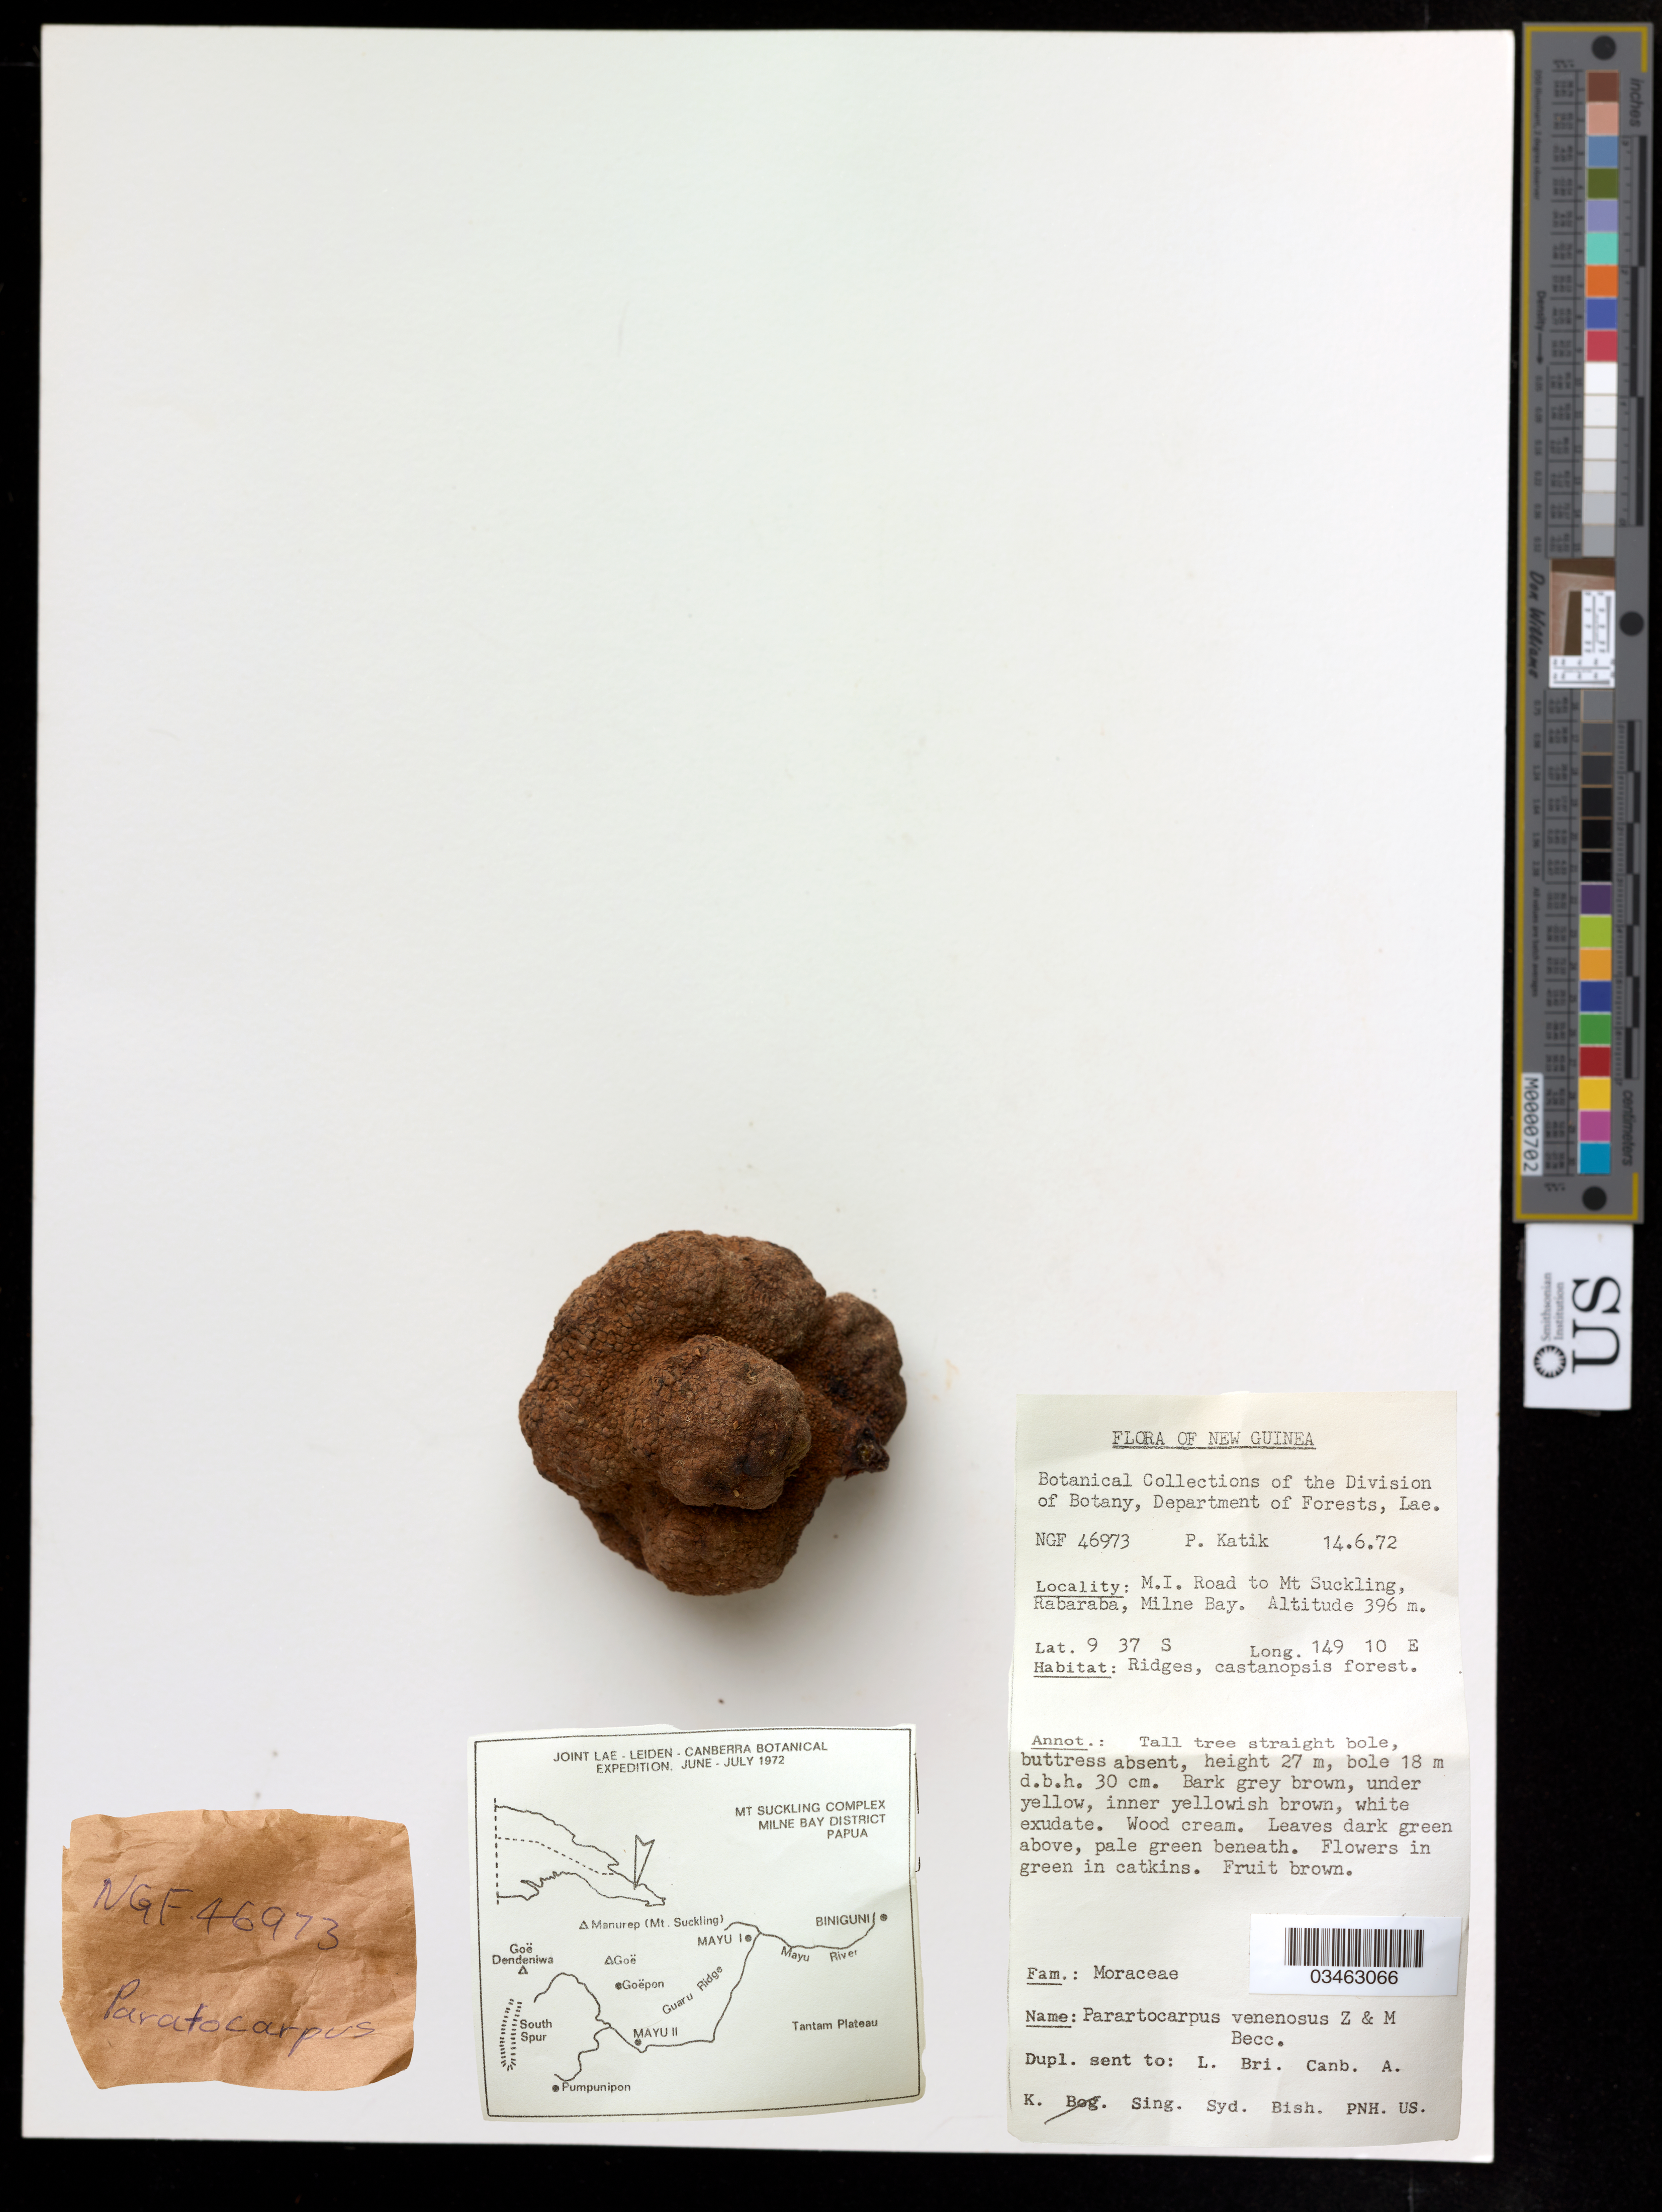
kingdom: Plantae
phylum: Tracheophyta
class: Magnoliopsida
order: Rosales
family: Moraceae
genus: Parartocarpus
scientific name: Parartocarpus venenosus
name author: (Zoll. & Moritzi) Becc.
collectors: P. Katik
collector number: NGF 46973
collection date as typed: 14 Jun 1972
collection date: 1972-06-14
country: Papua New Guinea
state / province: Milne Bay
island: New Guinea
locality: M.I.Road to Mt Suckling, Rabaraba, Milne Bay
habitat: Ridges, castanopsis forest.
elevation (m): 396